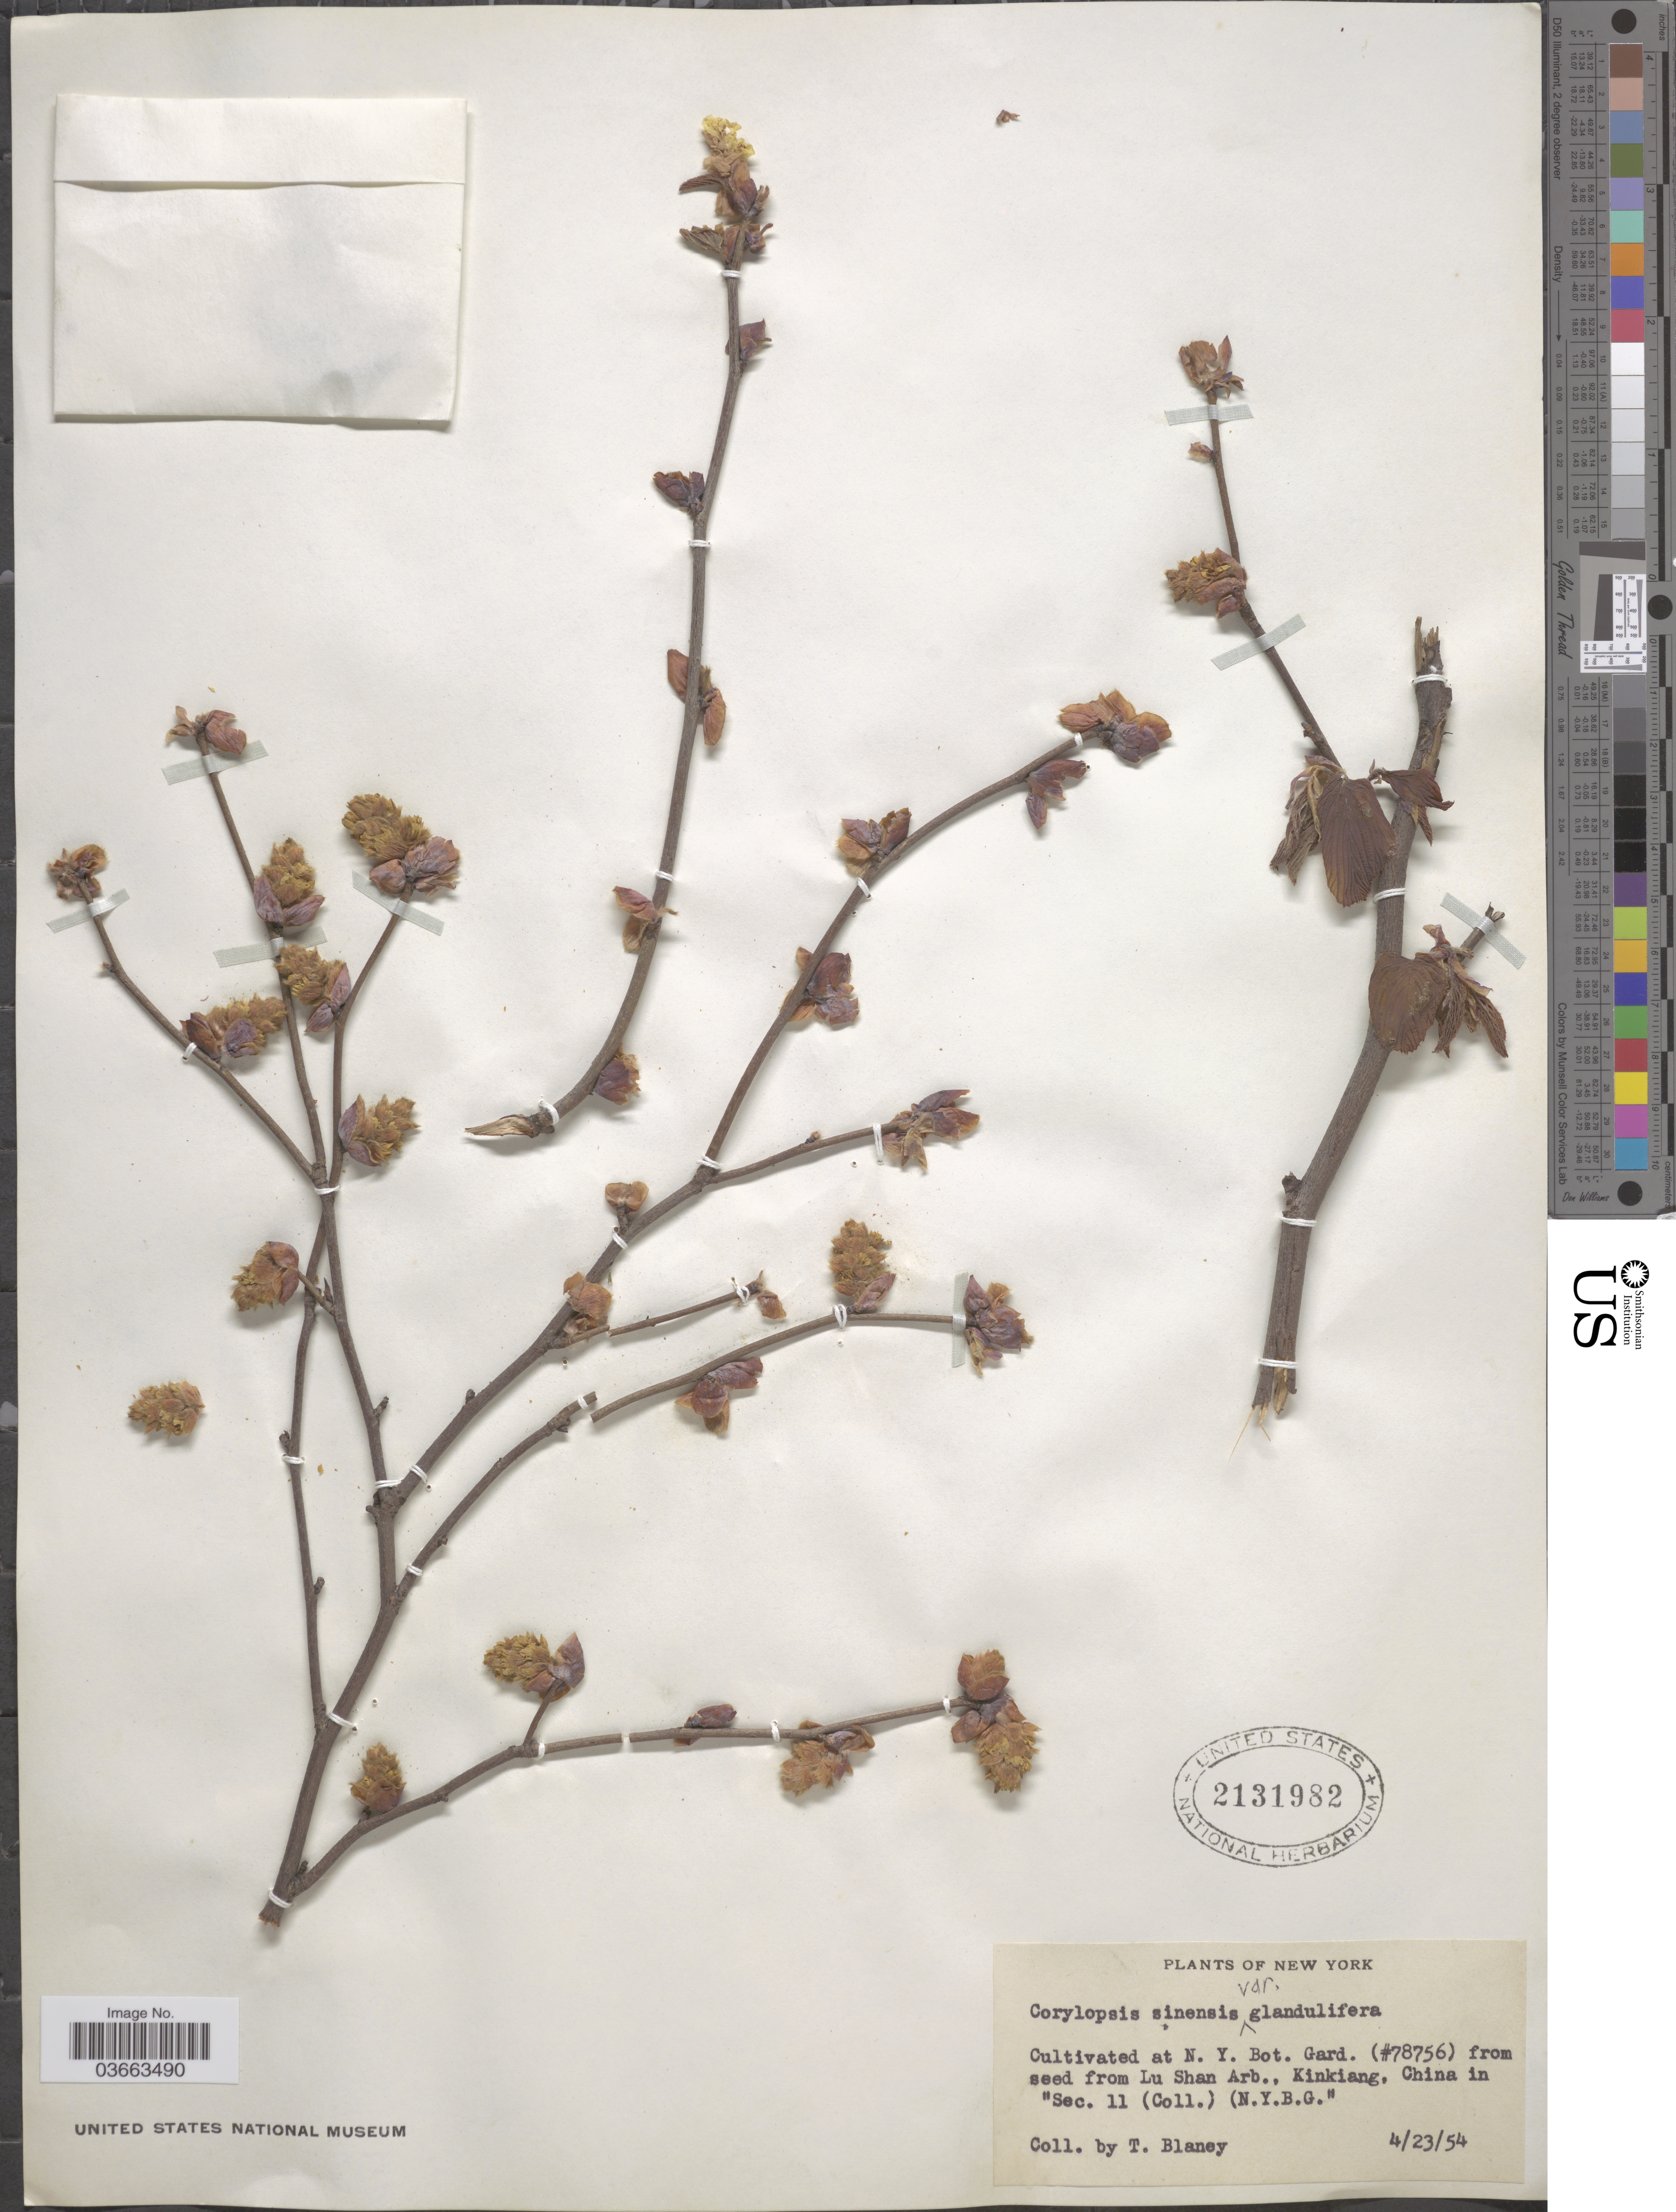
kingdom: Plantae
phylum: Tracheophyta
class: Magnoliopsida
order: Saxifragales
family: Hamamelidaceae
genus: Corylopsis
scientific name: Corylopsis sinensis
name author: Hemsl.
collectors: T. Blaney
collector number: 78756 ?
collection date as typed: Transcribed d/m/y: 23/4/54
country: United States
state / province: New York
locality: N. Y. Bot. Gard. Sec. 11. N. Y. B. G.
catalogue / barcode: US 2131982